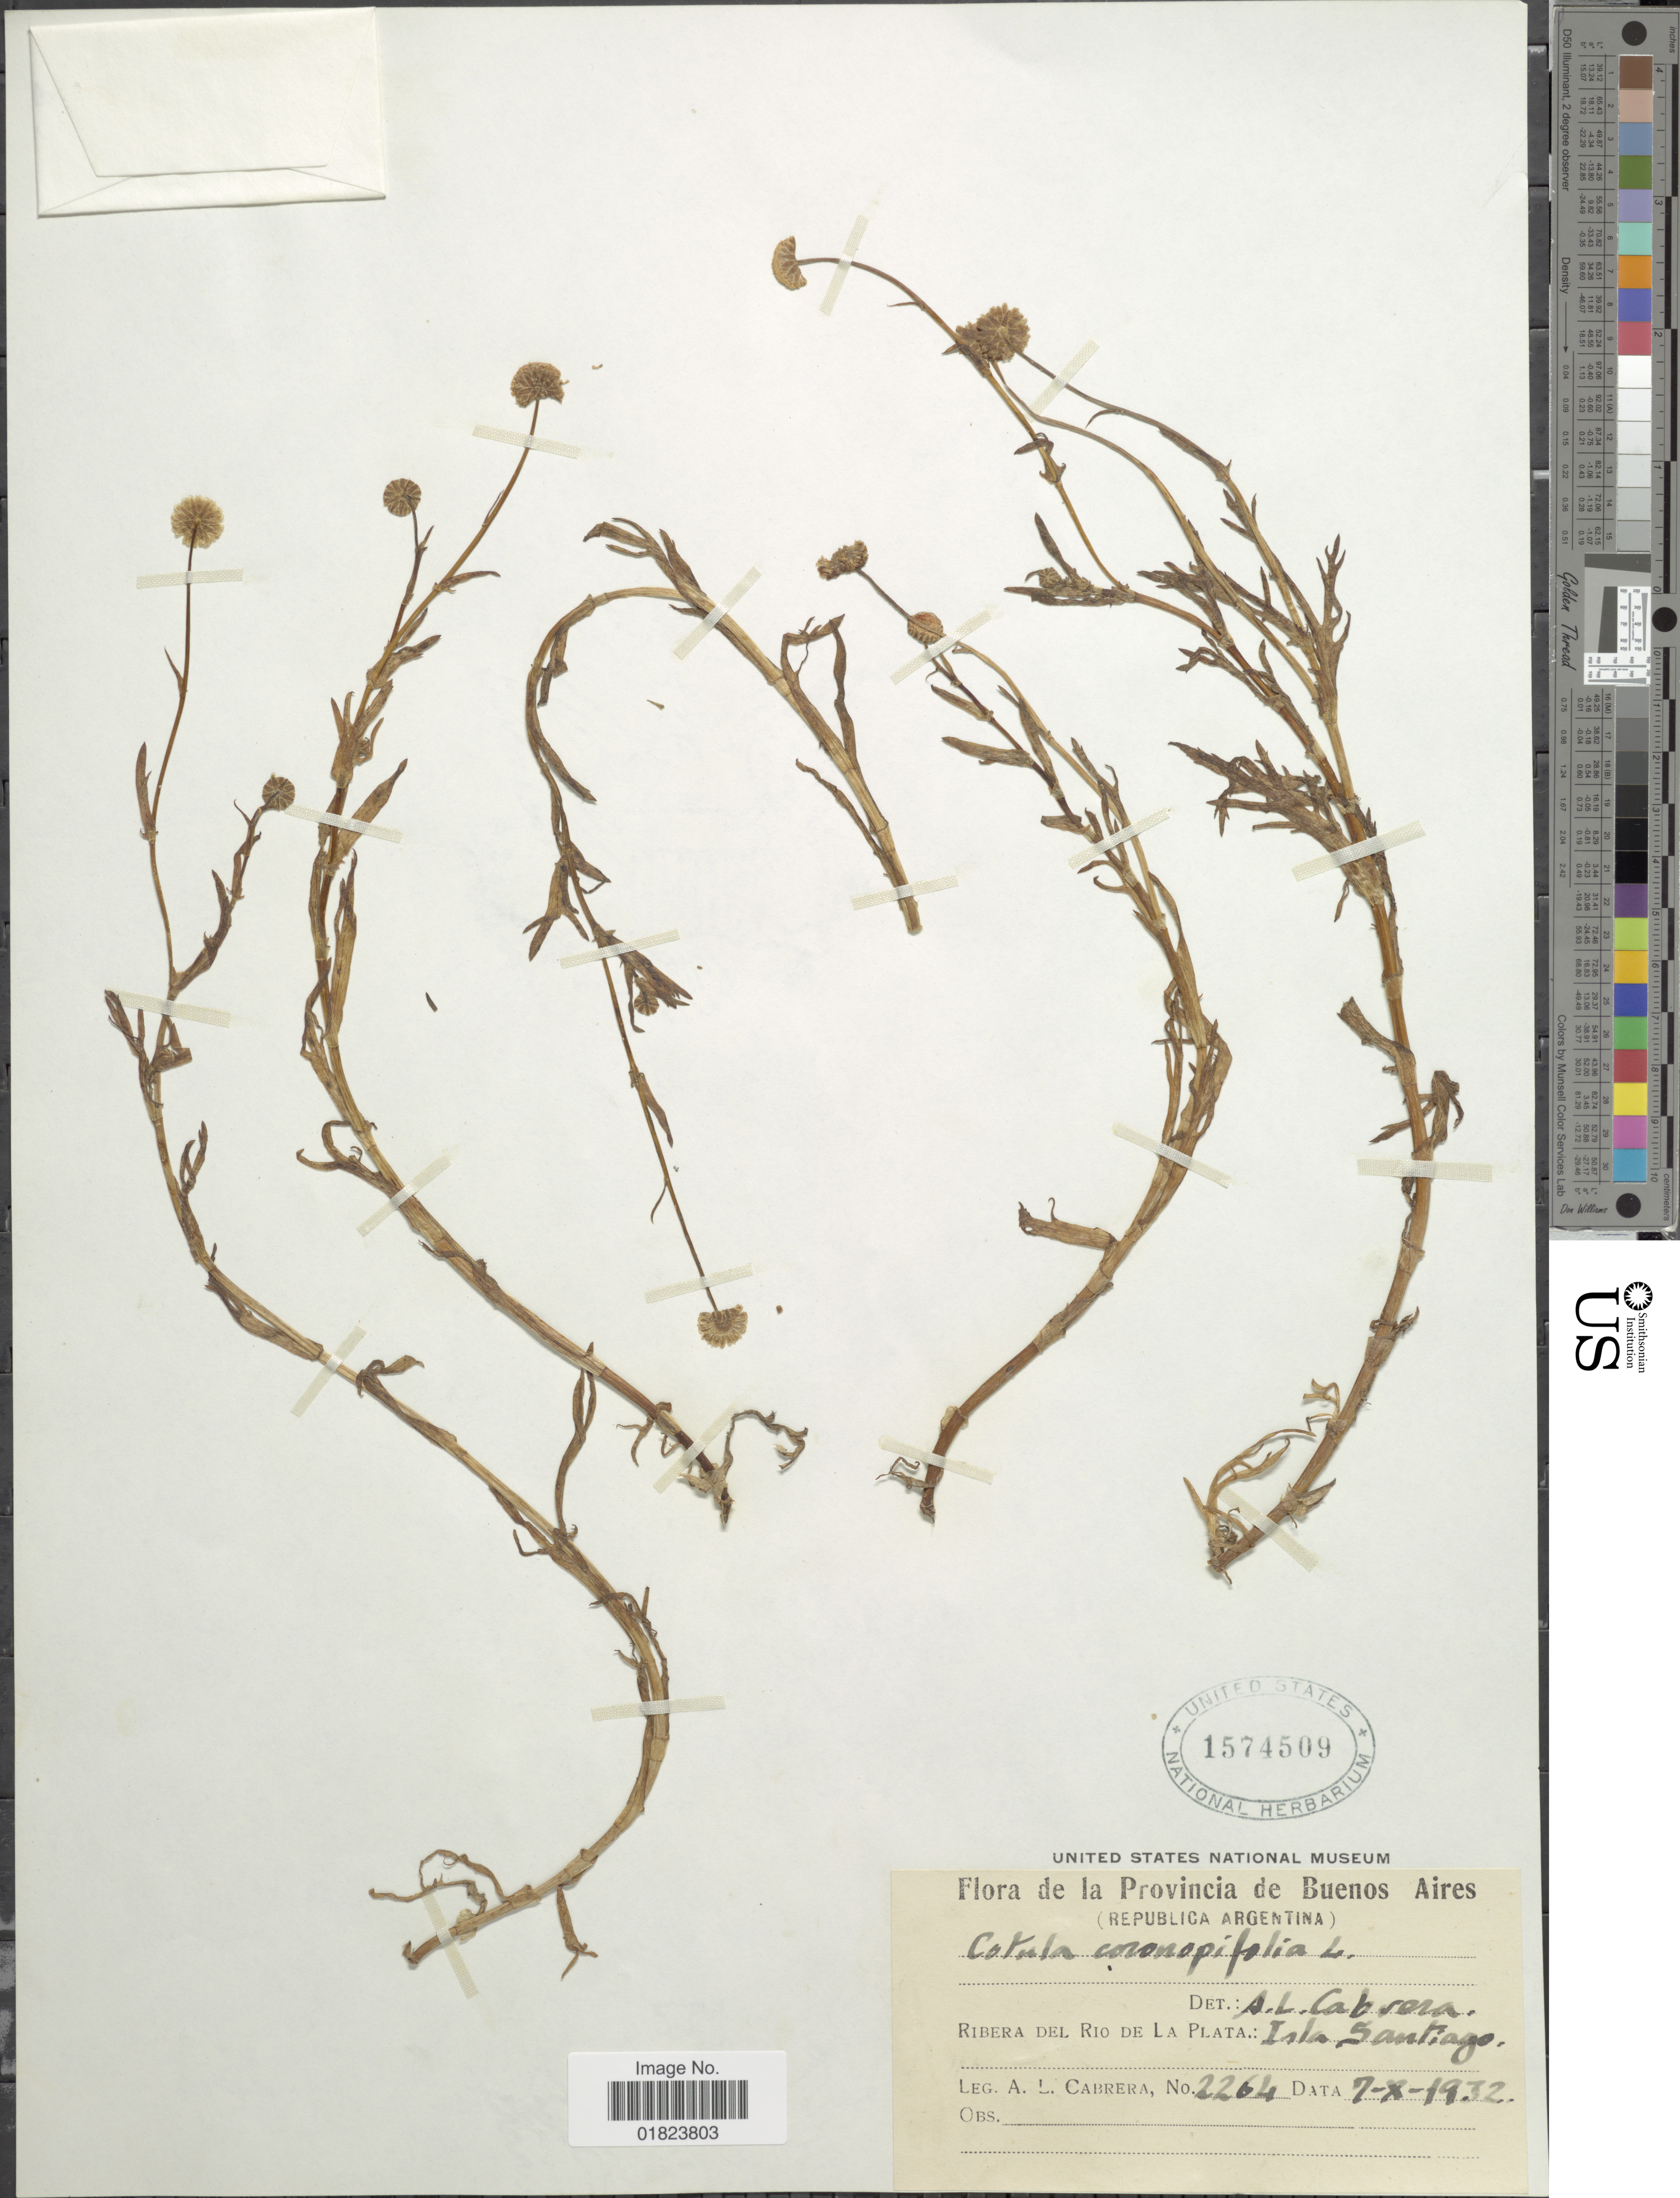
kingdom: Plantae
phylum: Tracheophyta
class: Magnoliopsida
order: Asterales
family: Asteraceae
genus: Cotula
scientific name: Cotula coronopifolia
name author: L.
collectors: A. L. Cabrera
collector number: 2264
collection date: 1932-10-07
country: Argentina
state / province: Buenos Aires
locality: Ribera del Rio de la Plata: Isla Santiago.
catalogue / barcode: US 1574509